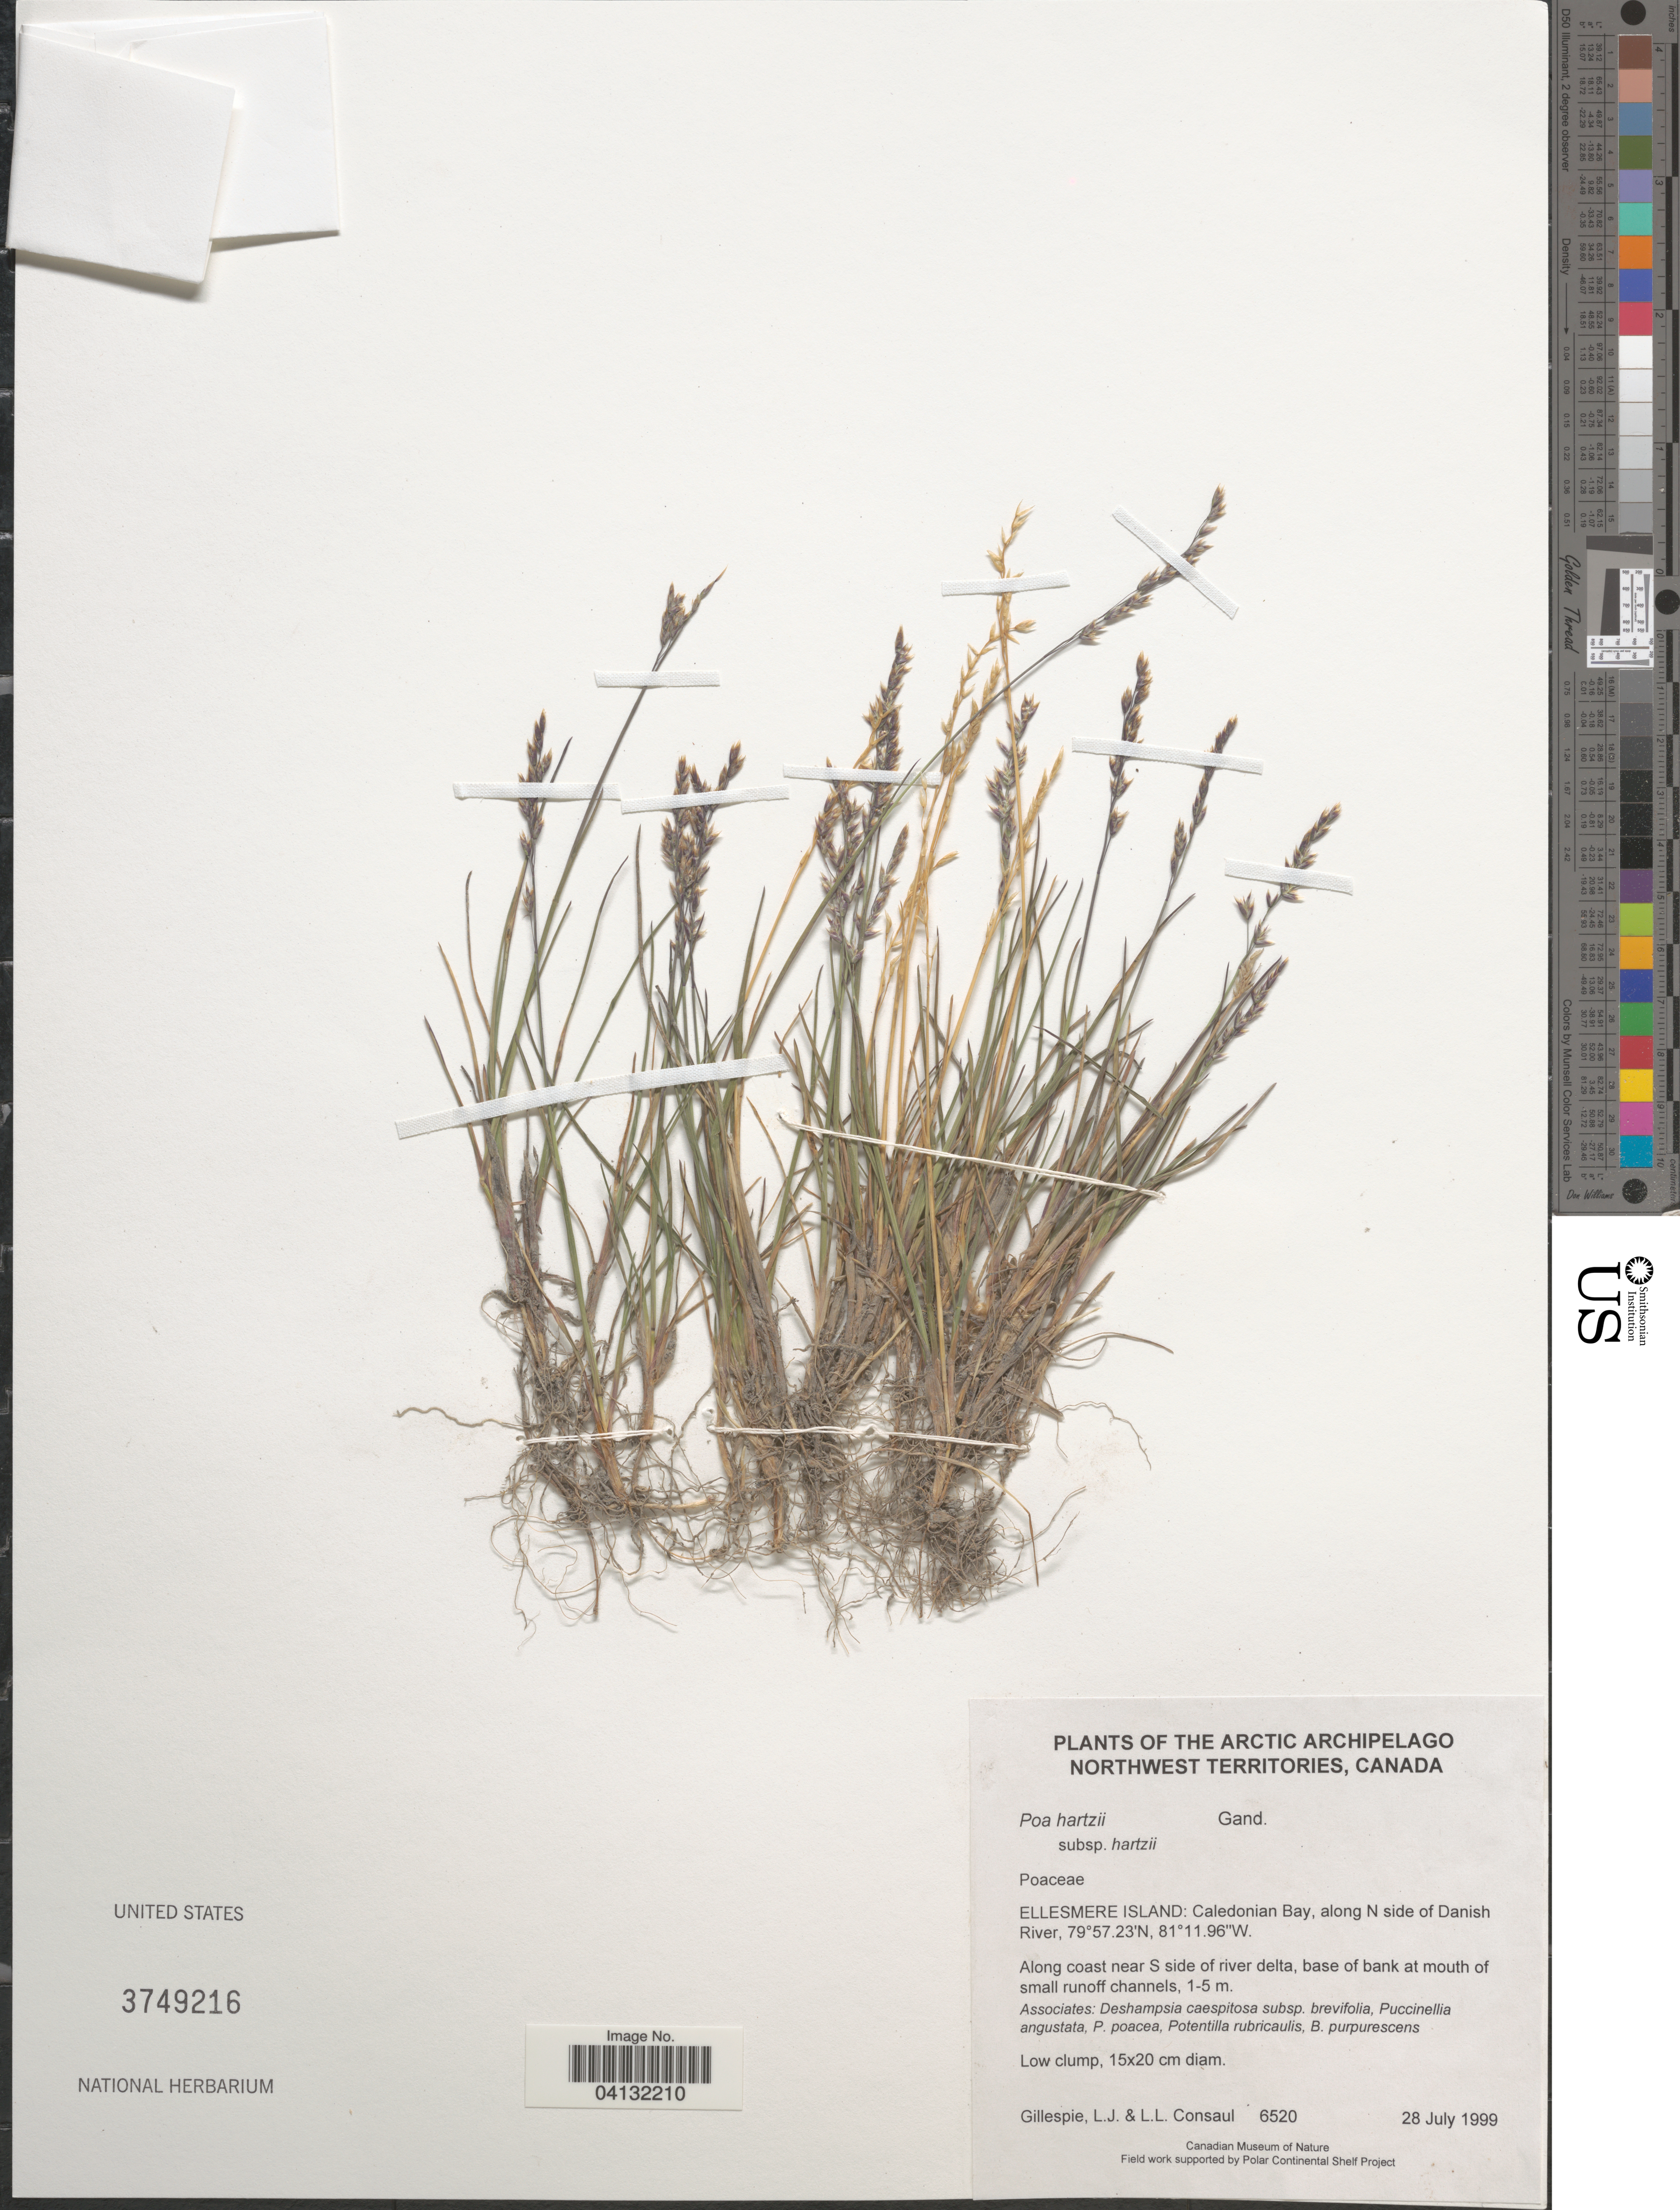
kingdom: Plantae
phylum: Tracheophyta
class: Liliopsida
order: Poales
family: Poaceae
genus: Poa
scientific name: Poa hartzii subsp. hartzii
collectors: L. Gillespie & L. Consaul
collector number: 6520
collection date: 1999-07-28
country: Canada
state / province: Northwest Territories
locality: Arctic Archipelago. Ellesmere Island: Caledonian Bay, along N side of Danish River. Along coast near S side of river delta, base of bank at mouth of small runoff channels.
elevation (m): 1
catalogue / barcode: US 3749216